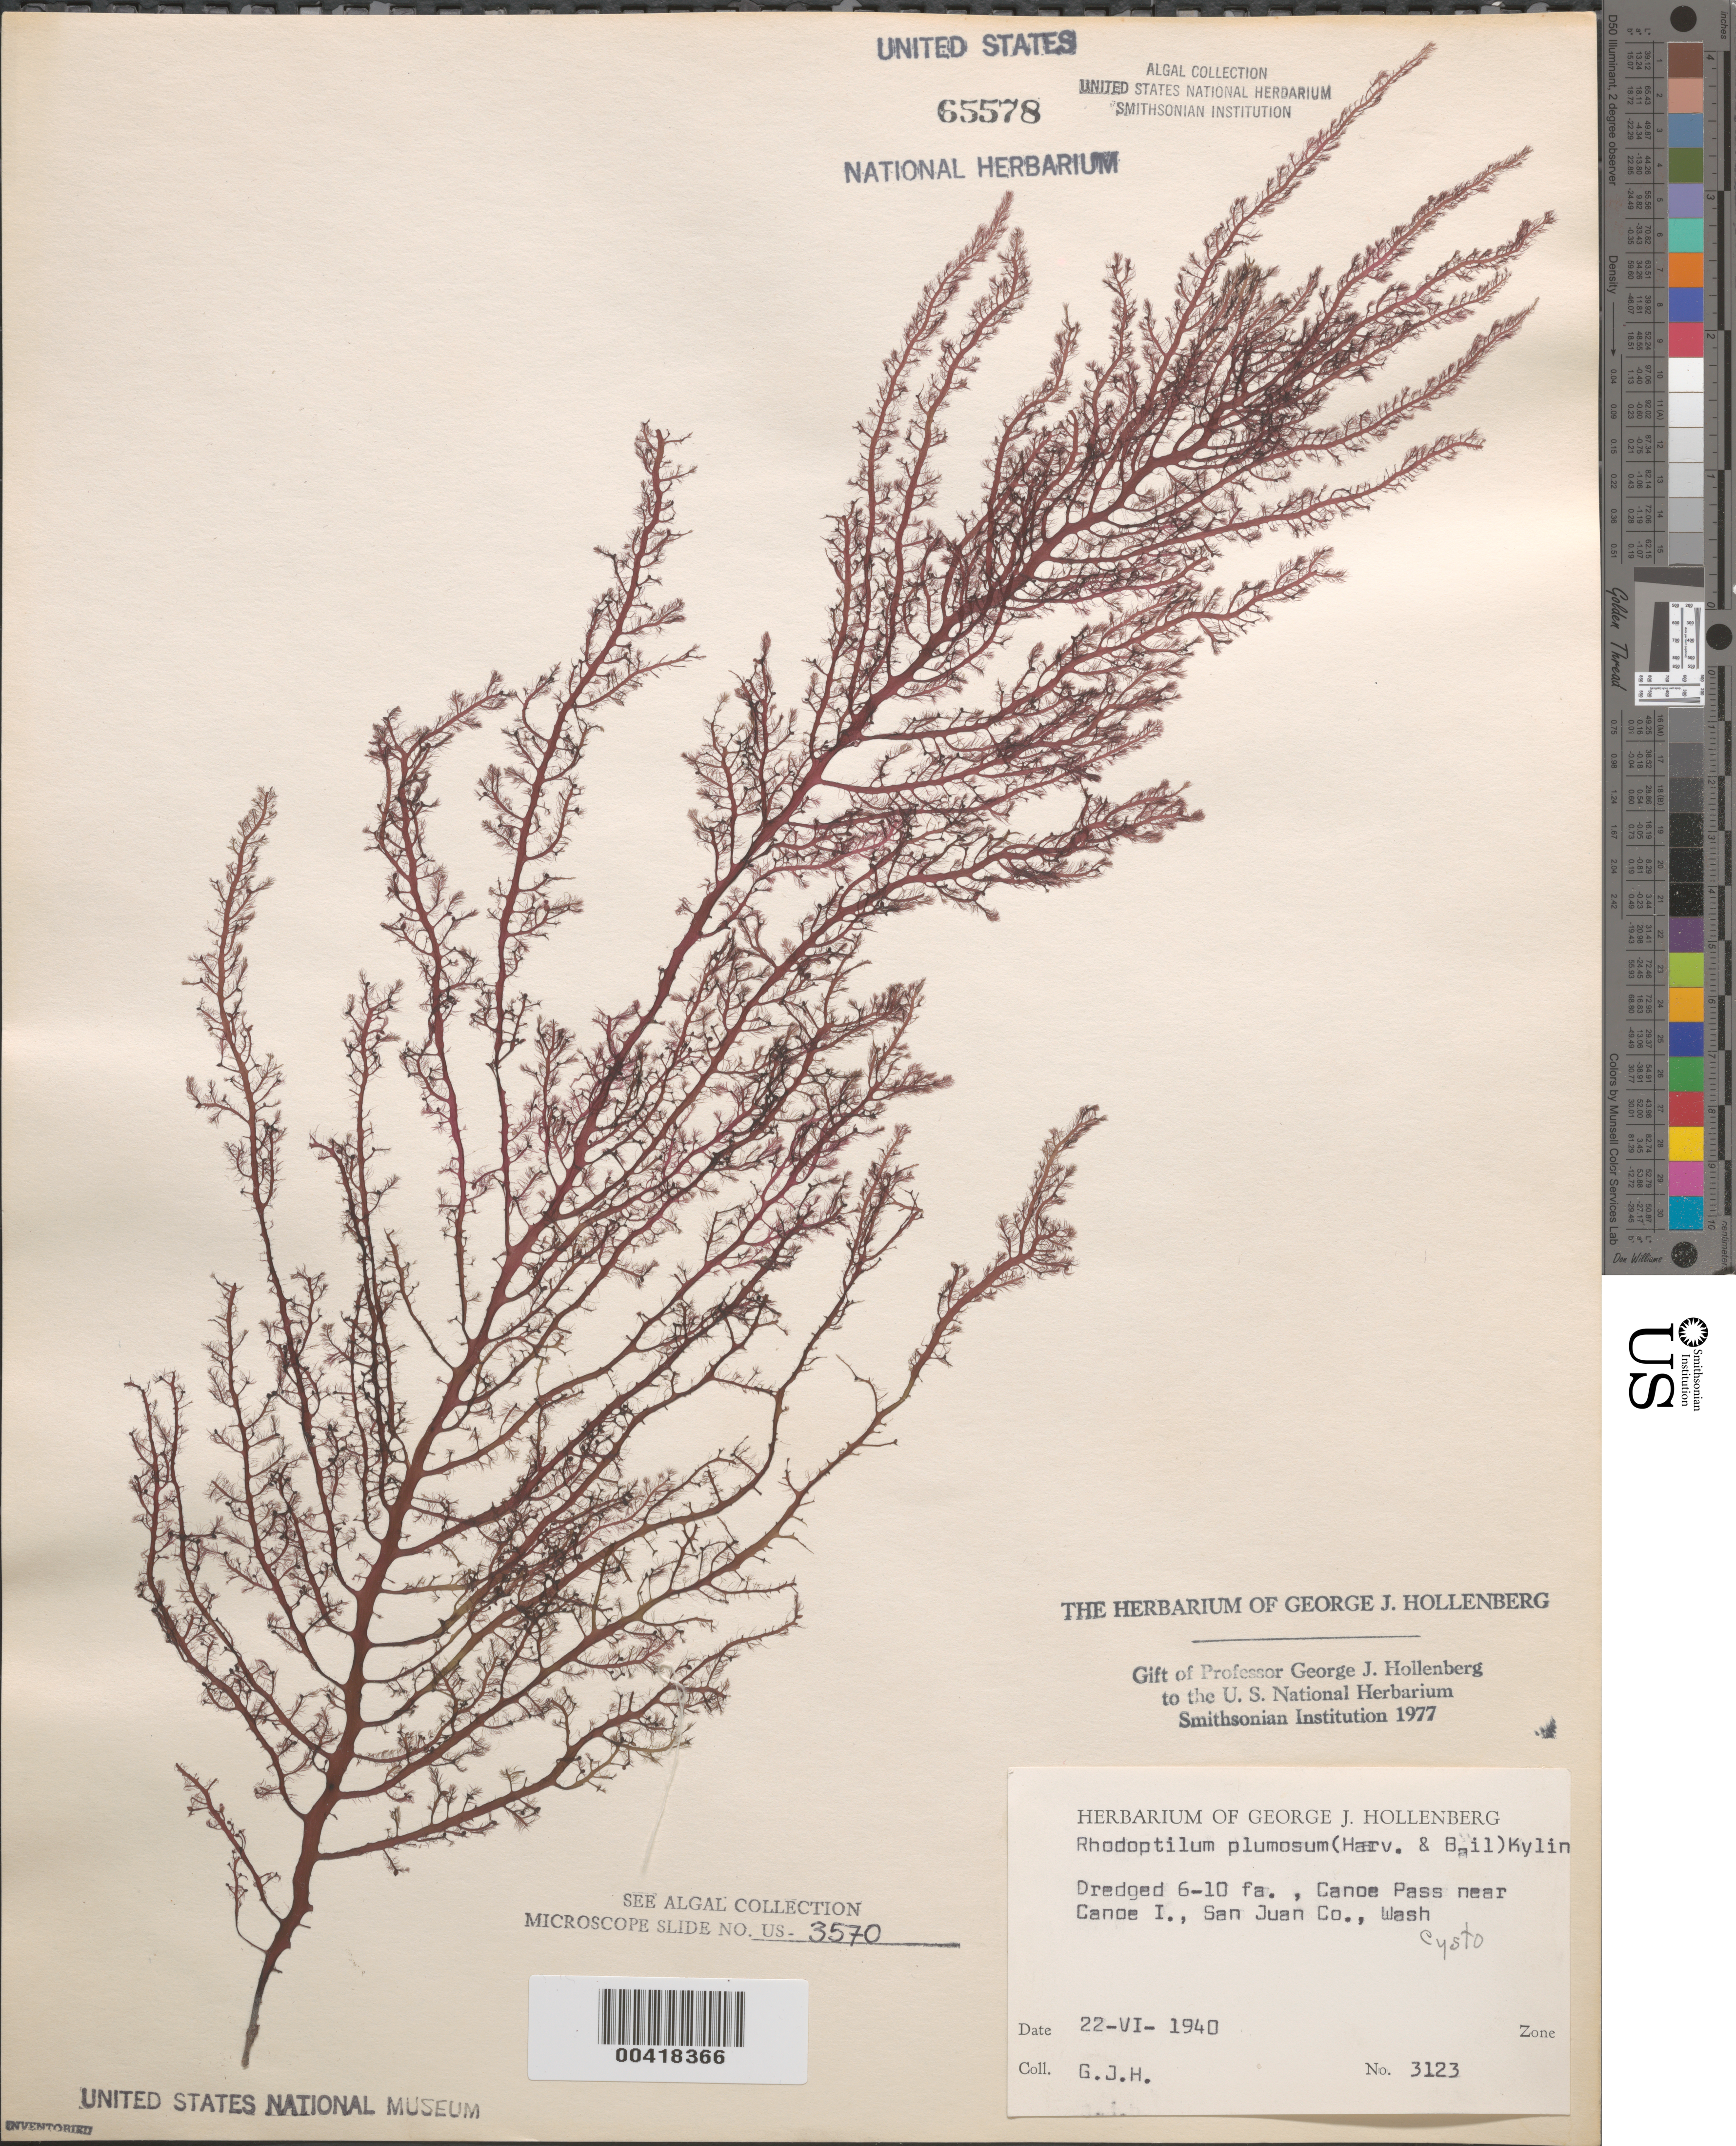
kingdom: Plantae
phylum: Rhodophyta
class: Florideophyceae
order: Ceramiales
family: Dasyaceae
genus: Rhodoptilum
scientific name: Rhodoptilum plumosum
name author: (Harv. & Bail.) Kylin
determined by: Hollenberg, George J.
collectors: G. Hollenberg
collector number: GJH 3123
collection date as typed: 22 Jun 1940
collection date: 1940-06-22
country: United States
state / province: Washington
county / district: San Juan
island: San Juan Islands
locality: Canoe Pass near Canoe Island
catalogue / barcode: US 65578